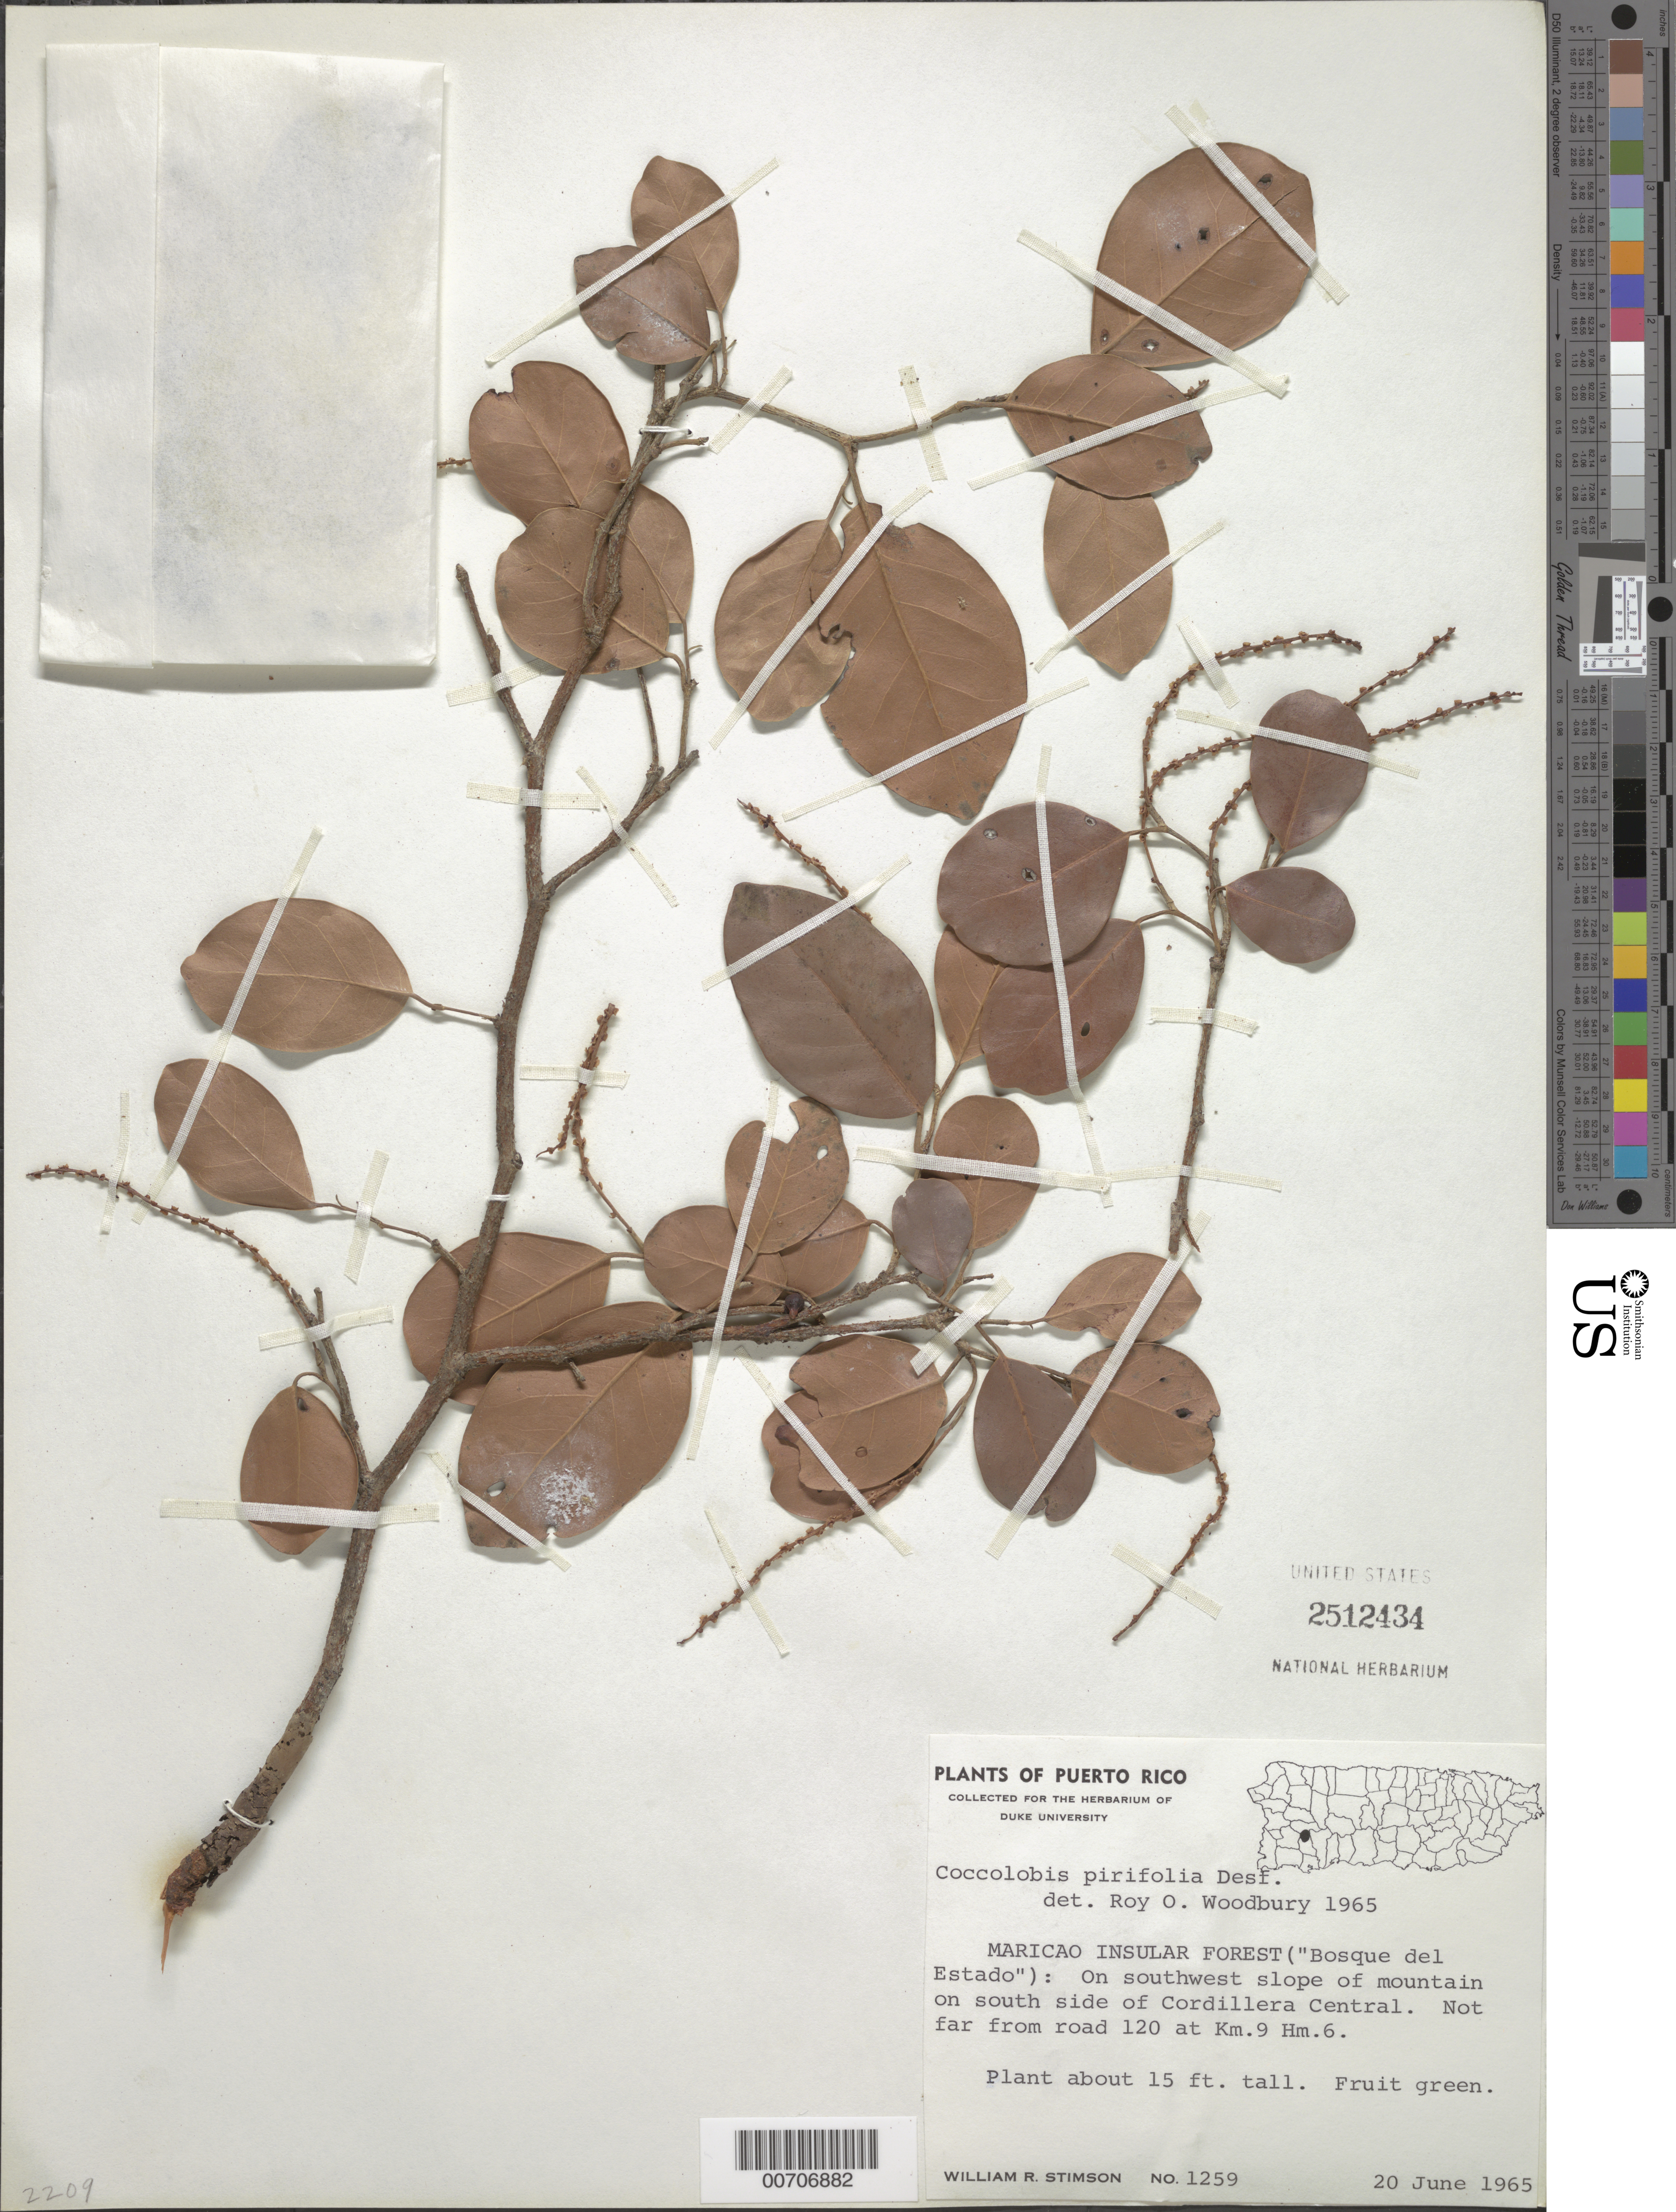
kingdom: Plantae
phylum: Tracheophyta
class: Magnoliopsida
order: Caryophyllales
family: Polygonaceae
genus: Coccoloba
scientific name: Coccoloba pyrifolia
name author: Desf.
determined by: Woodbury, R. O.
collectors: W. R. Stimson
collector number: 1259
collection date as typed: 20 Jun 1965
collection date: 1965-06-20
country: Puerto Rico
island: Greater Antilles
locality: Maricao Insular Forest ("Bosque del Estado"): On SW slope of mtn. On S side of Cordillera Central. Not far from road 120 km 9 hm 6.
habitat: SW slope of mountain.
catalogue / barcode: US 2512434